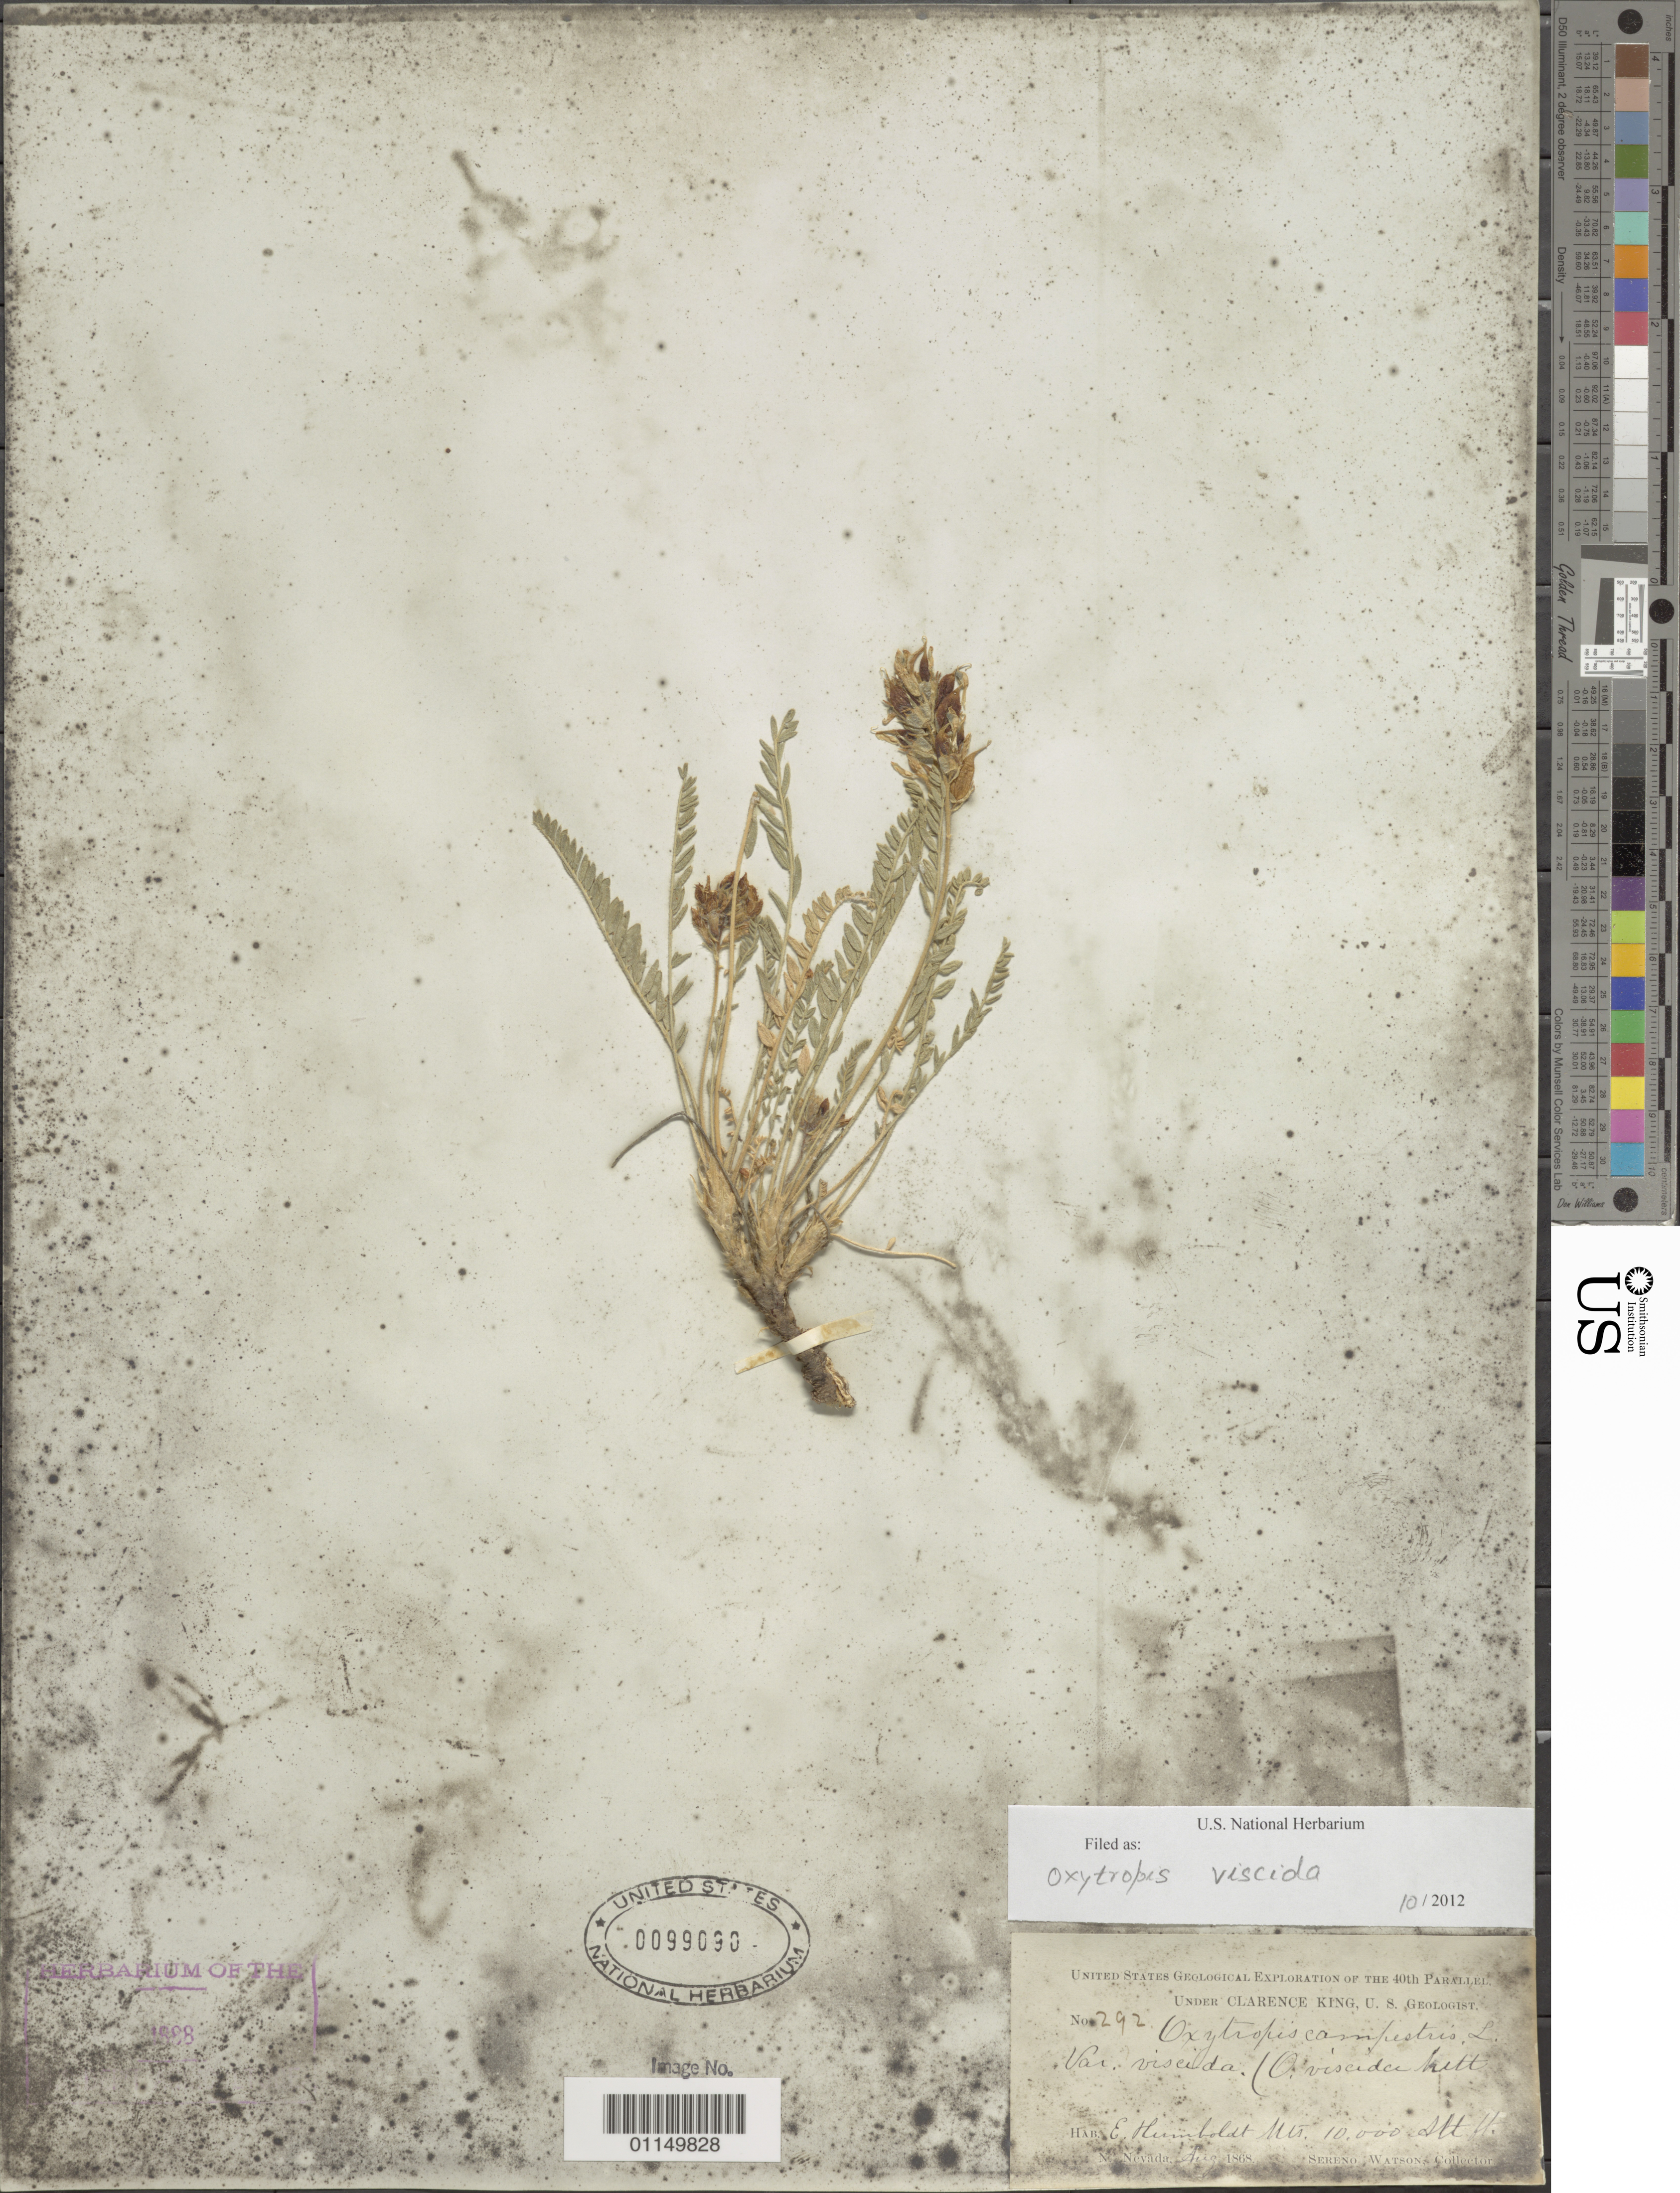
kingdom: Plantae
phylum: Tracheophyta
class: Magnoliopsida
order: Fabales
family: Fabaceae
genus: Oxytropis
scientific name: Oxytropis viscida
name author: Nutt.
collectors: S. Watson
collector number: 292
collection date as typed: Aug 1868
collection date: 1868-08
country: United States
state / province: Nevada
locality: E. Humboldt Mts., N. Nevada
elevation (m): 3048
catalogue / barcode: US 99090